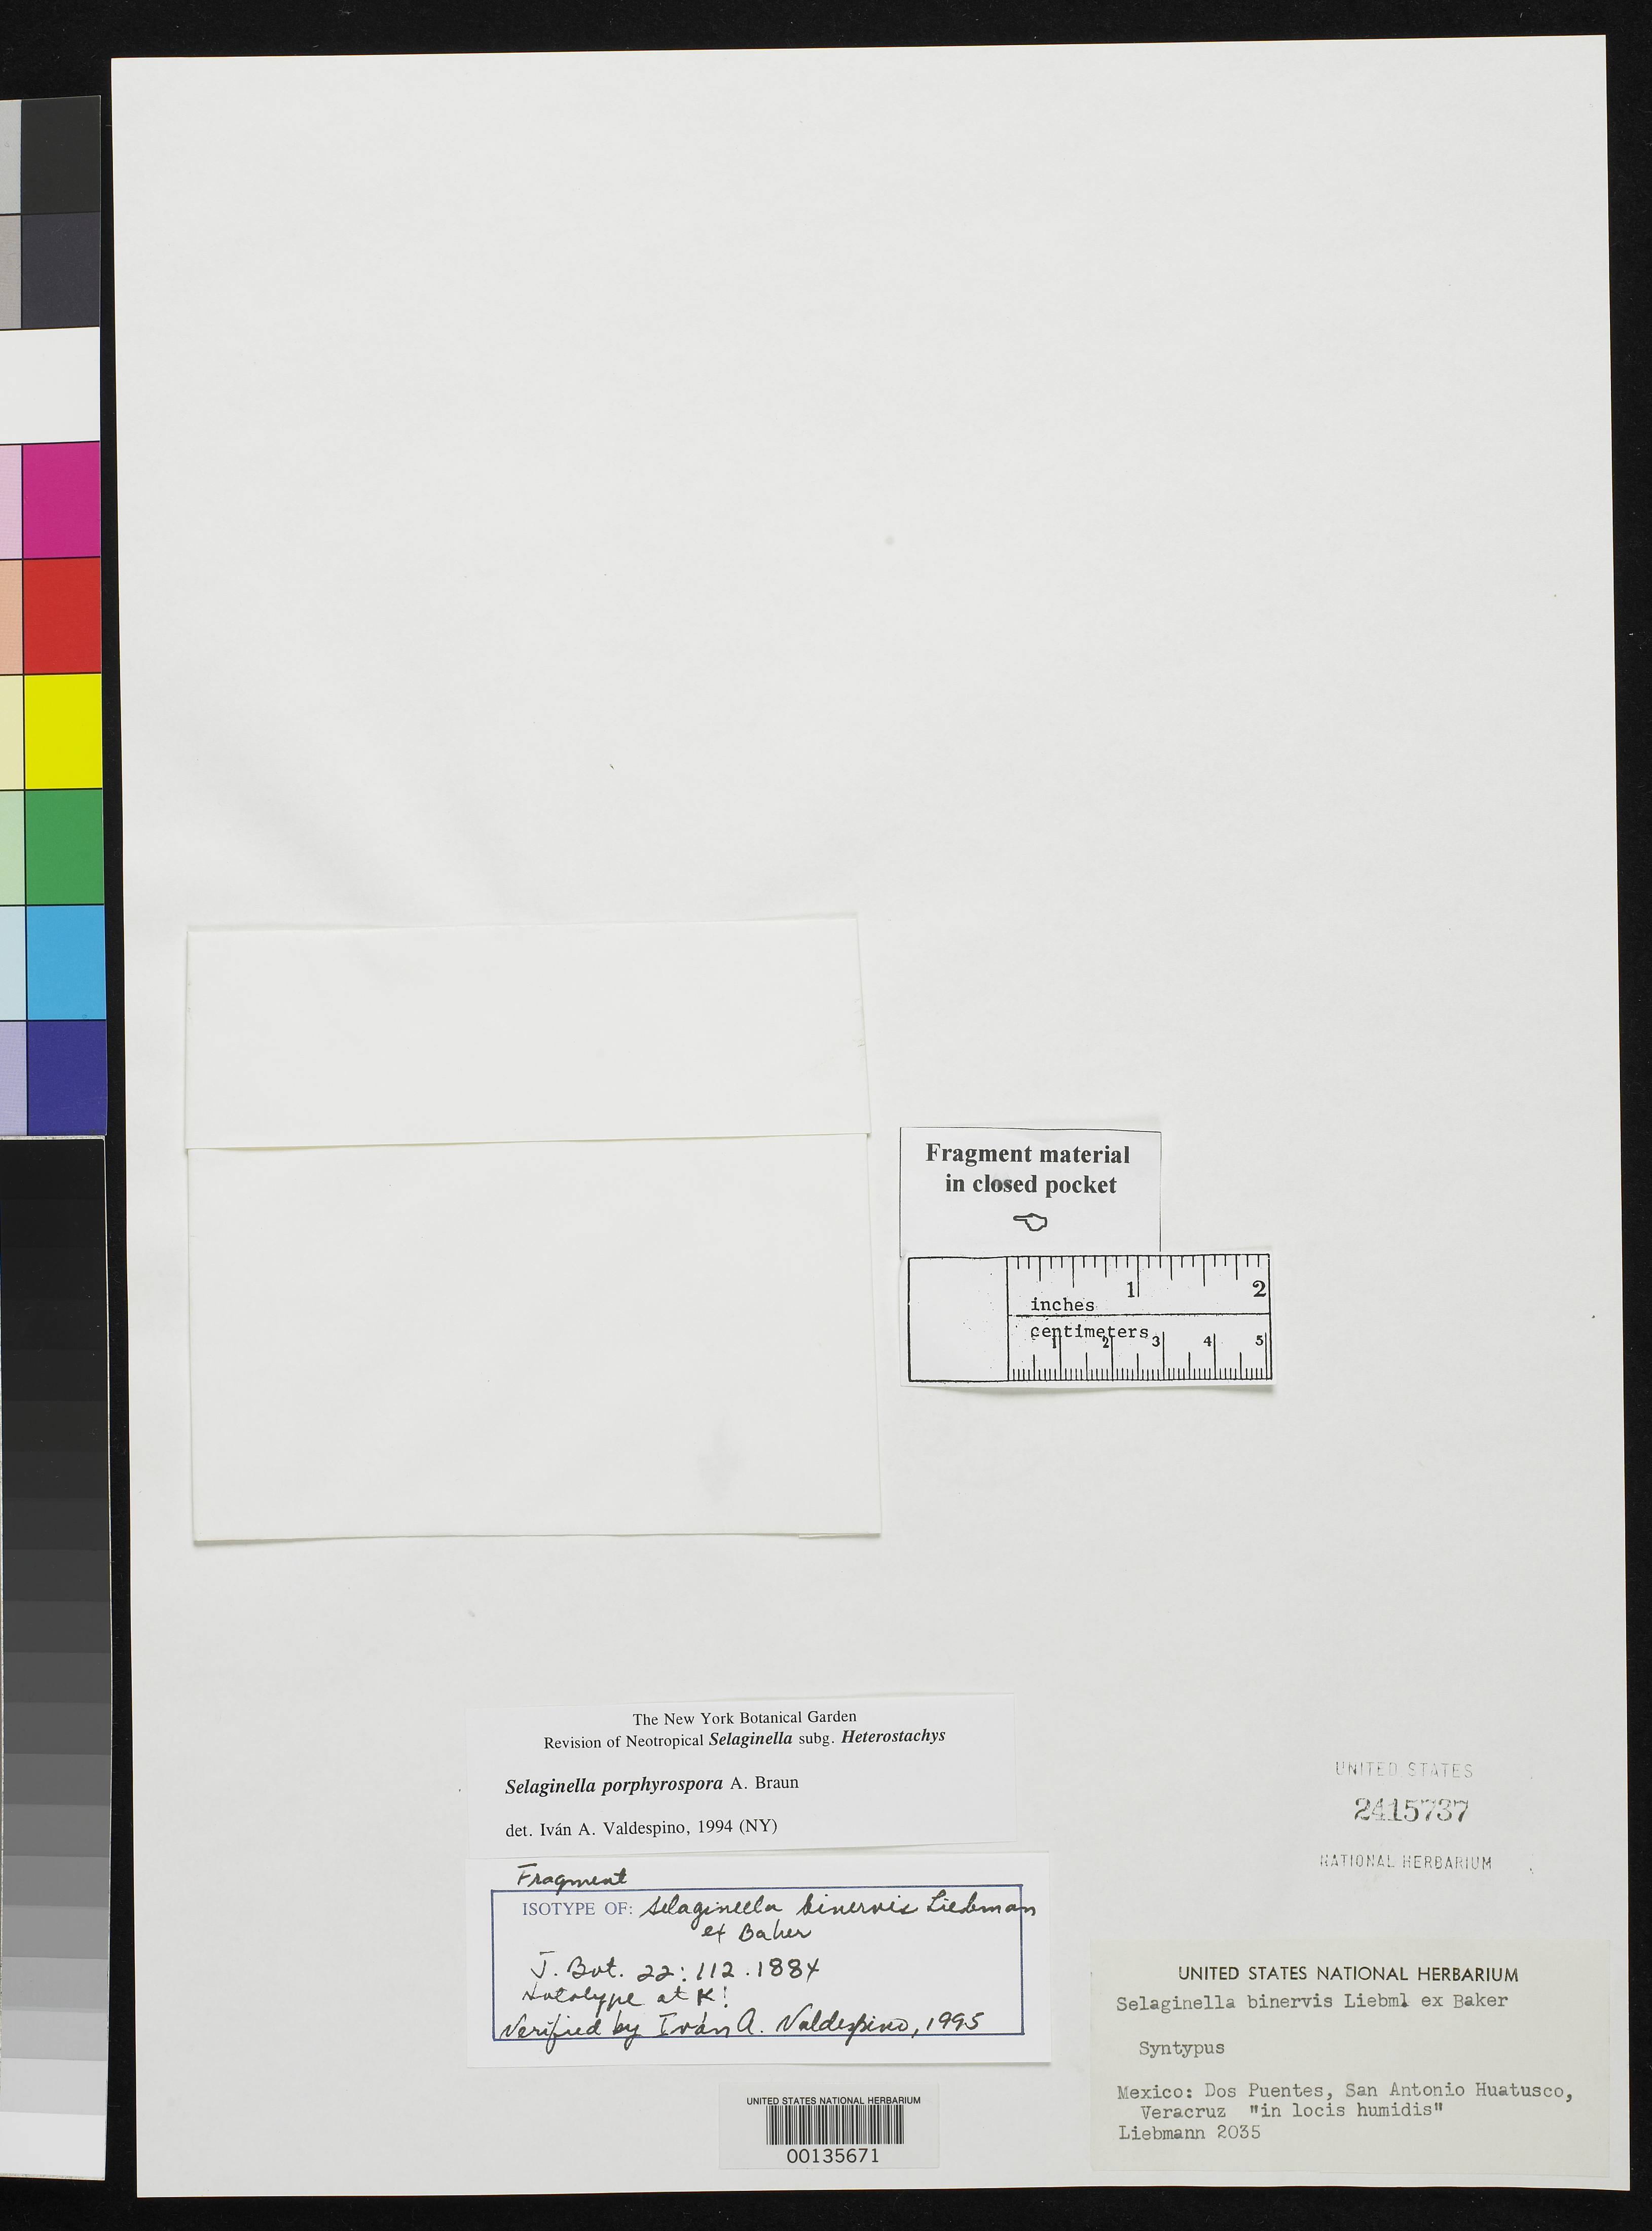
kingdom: Plantae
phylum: Tracheophyta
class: Lycopodiopsida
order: Selaginellales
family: Selaginellaceae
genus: Selaginella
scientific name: Selaginella binervis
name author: Liebm. ex Baker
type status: Isotype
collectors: F. M. Liebmann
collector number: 2035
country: Mexico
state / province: Veracruz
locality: Dos Puentes, San Antonio Huatusco.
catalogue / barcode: US 2415737